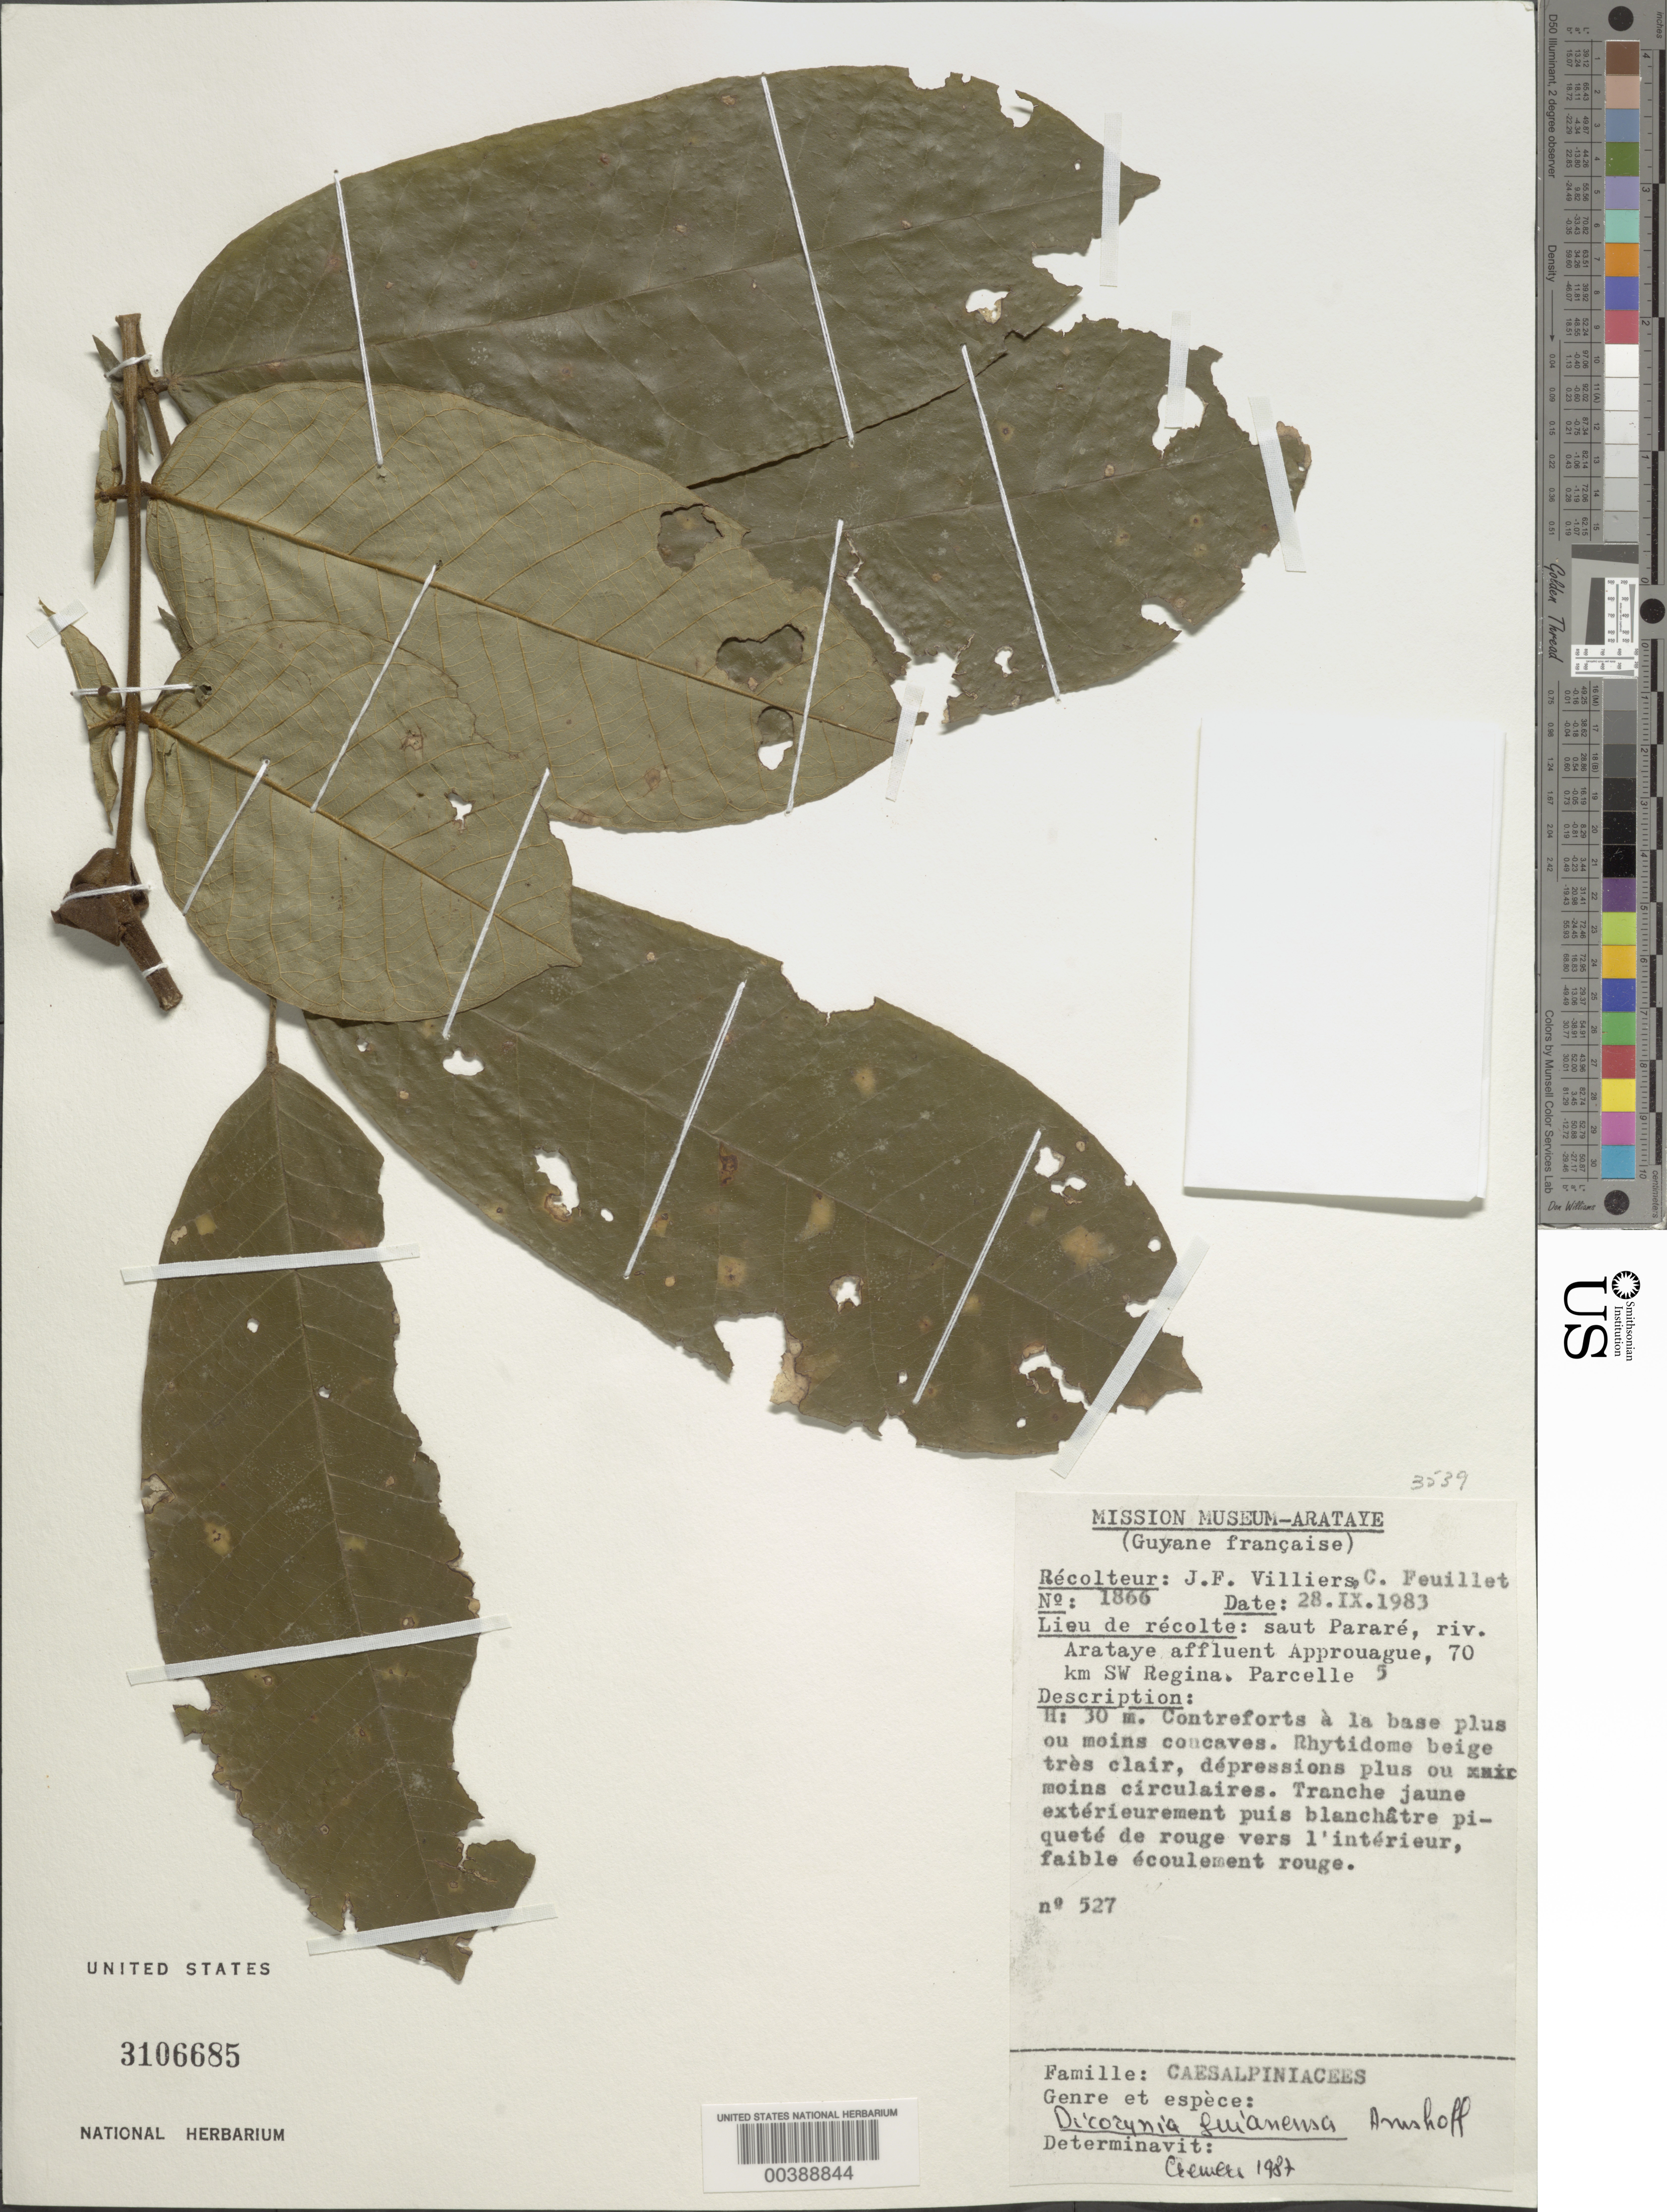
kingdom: Plantae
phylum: Tracheophyta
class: Magnoliopsida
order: Fabales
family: Fabaceae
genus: Dicorynia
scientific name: Dicorynia guianensis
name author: Amshoff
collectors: J. Villiers & C. Feuillet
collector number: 1866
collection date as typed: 28 Sep 1983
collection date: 1983-09-28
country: French Guiana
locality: Saut parare, river arataye affluent approuague, 70 km sw regina; parcelle 5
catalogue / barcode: US 3106685